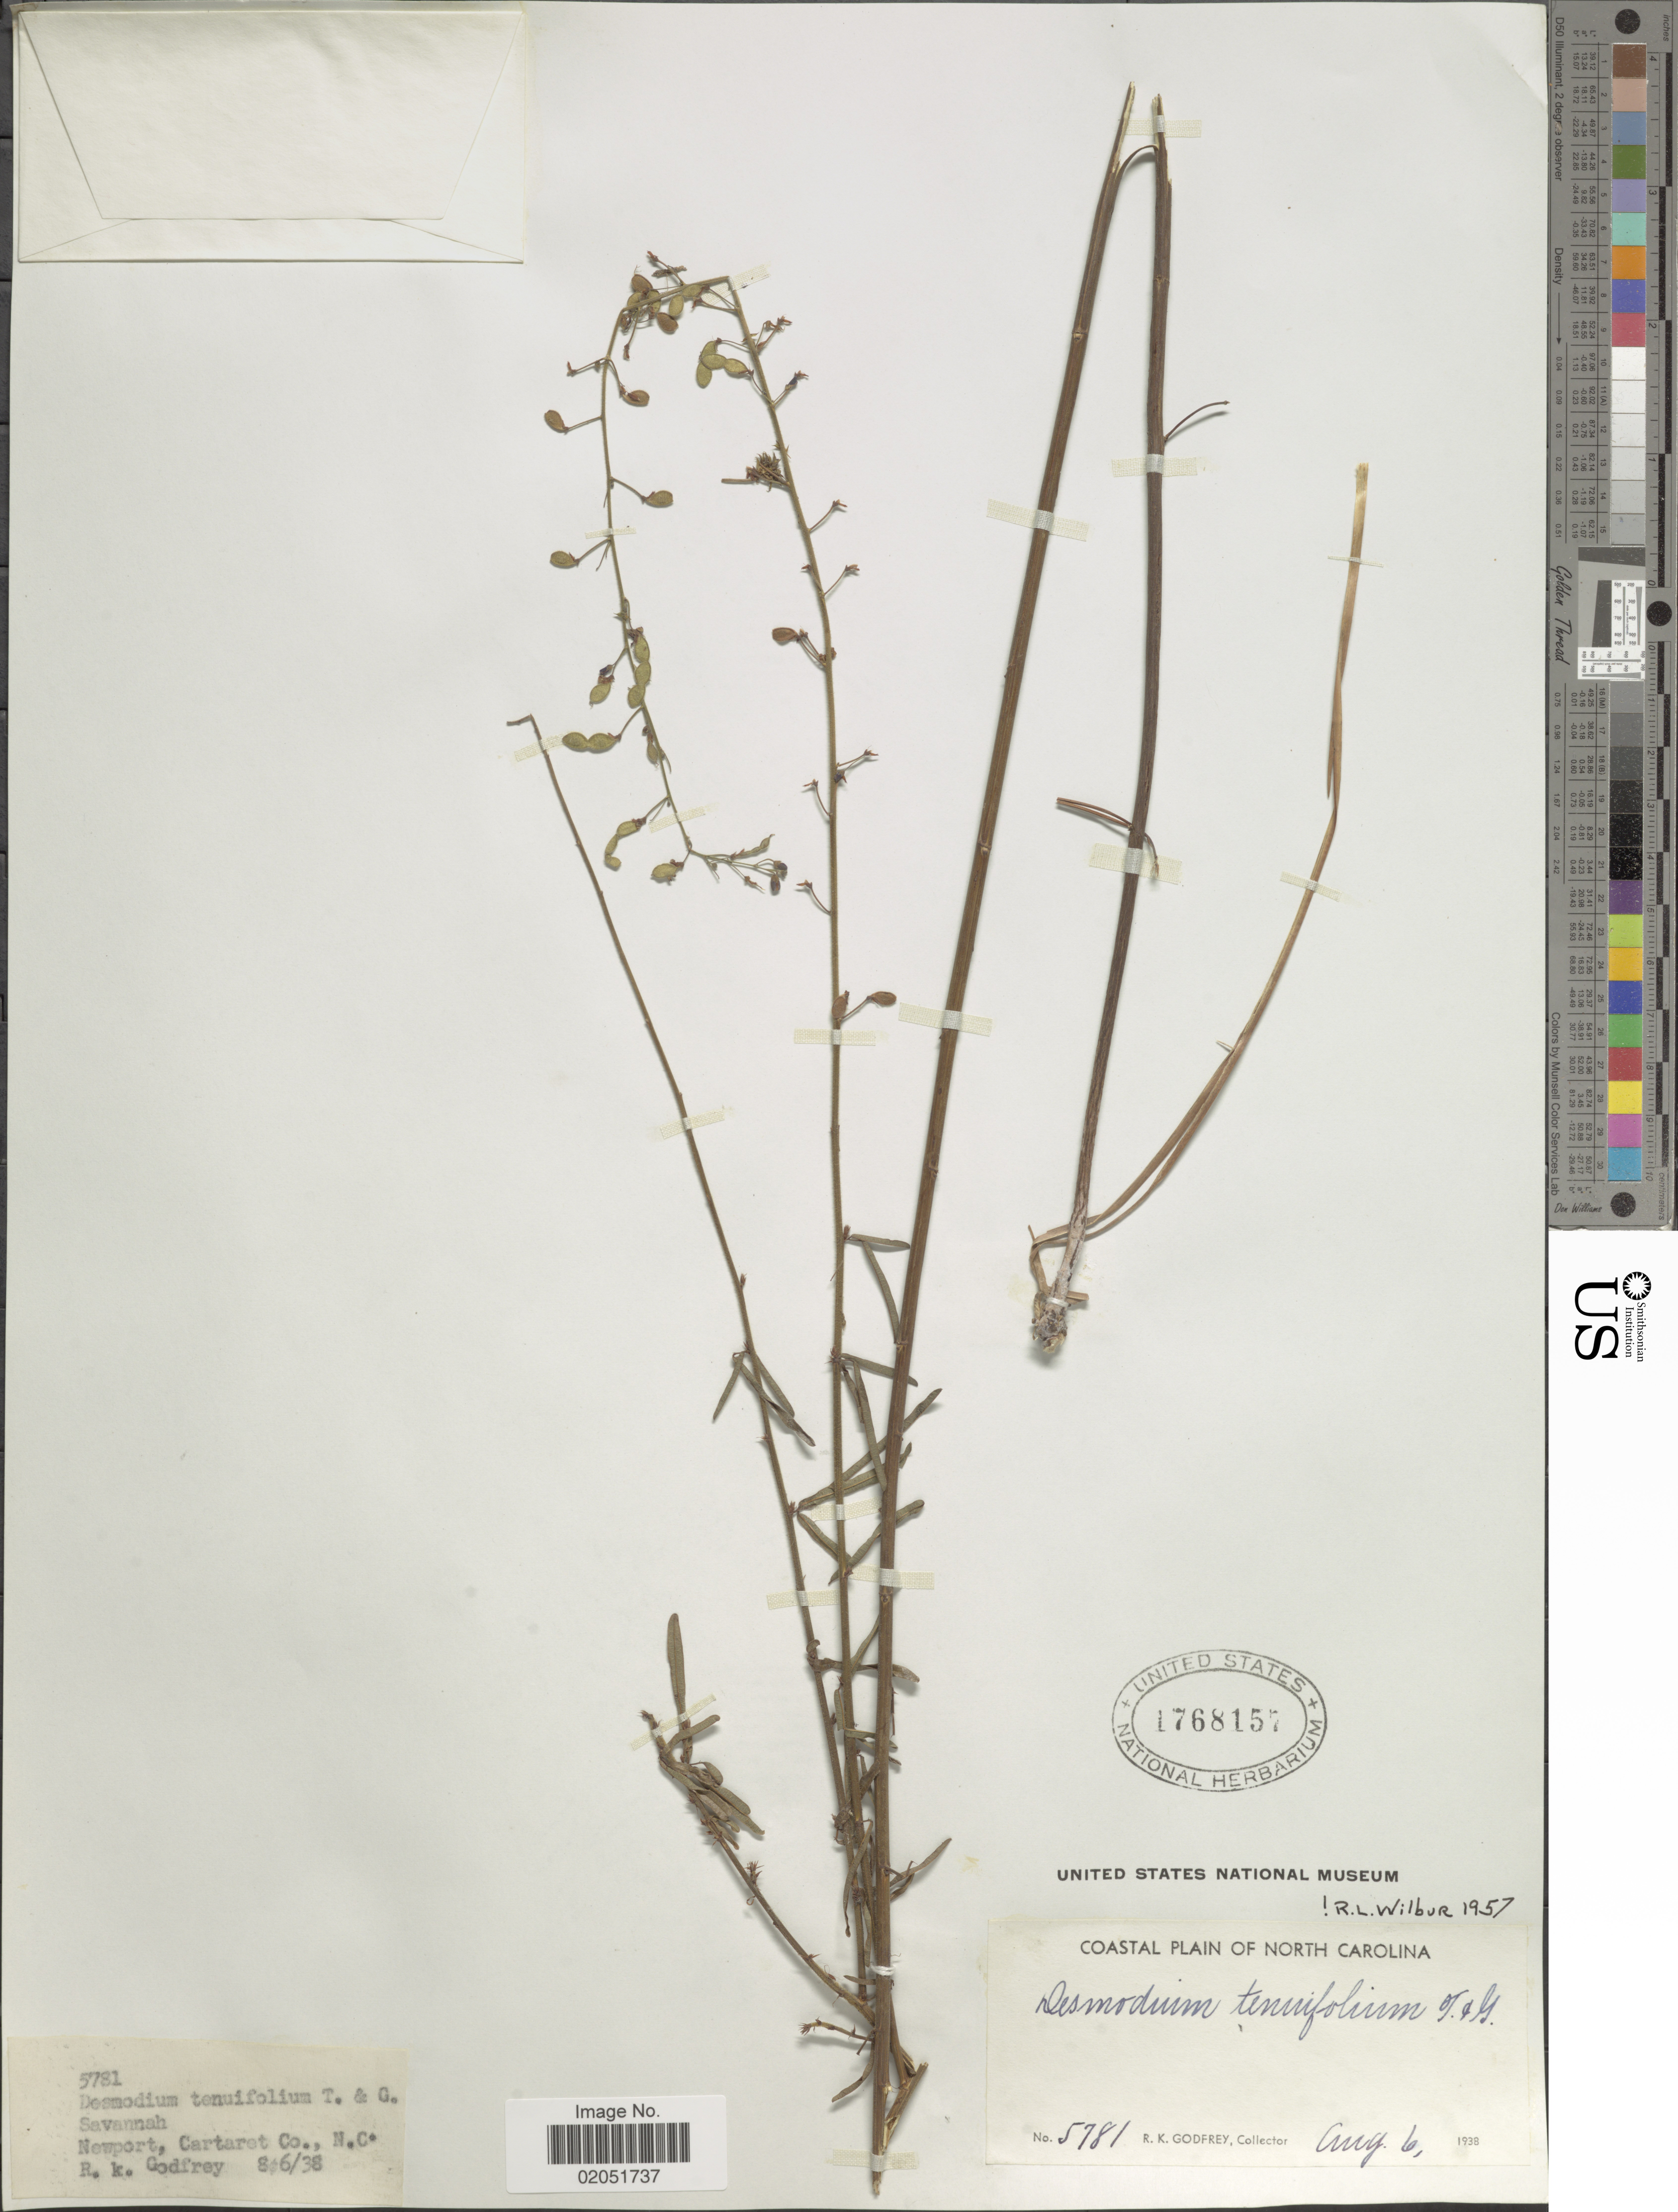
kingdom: Plantae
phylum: Tracheophyta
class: Magnoliopsida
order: Fabales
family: Fabaceae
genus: Desmodium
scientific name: Desmodium tenuifolium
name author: Torr. & A. Gray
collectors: R. K. Godfrey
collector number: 5781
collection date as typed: Transcribed d/m/y: 6/8/38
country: United States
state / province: North Carolina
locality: Coastal Plain of North Carolina, Newport, Cartaret Co., N. C.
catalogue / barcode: US 1768157